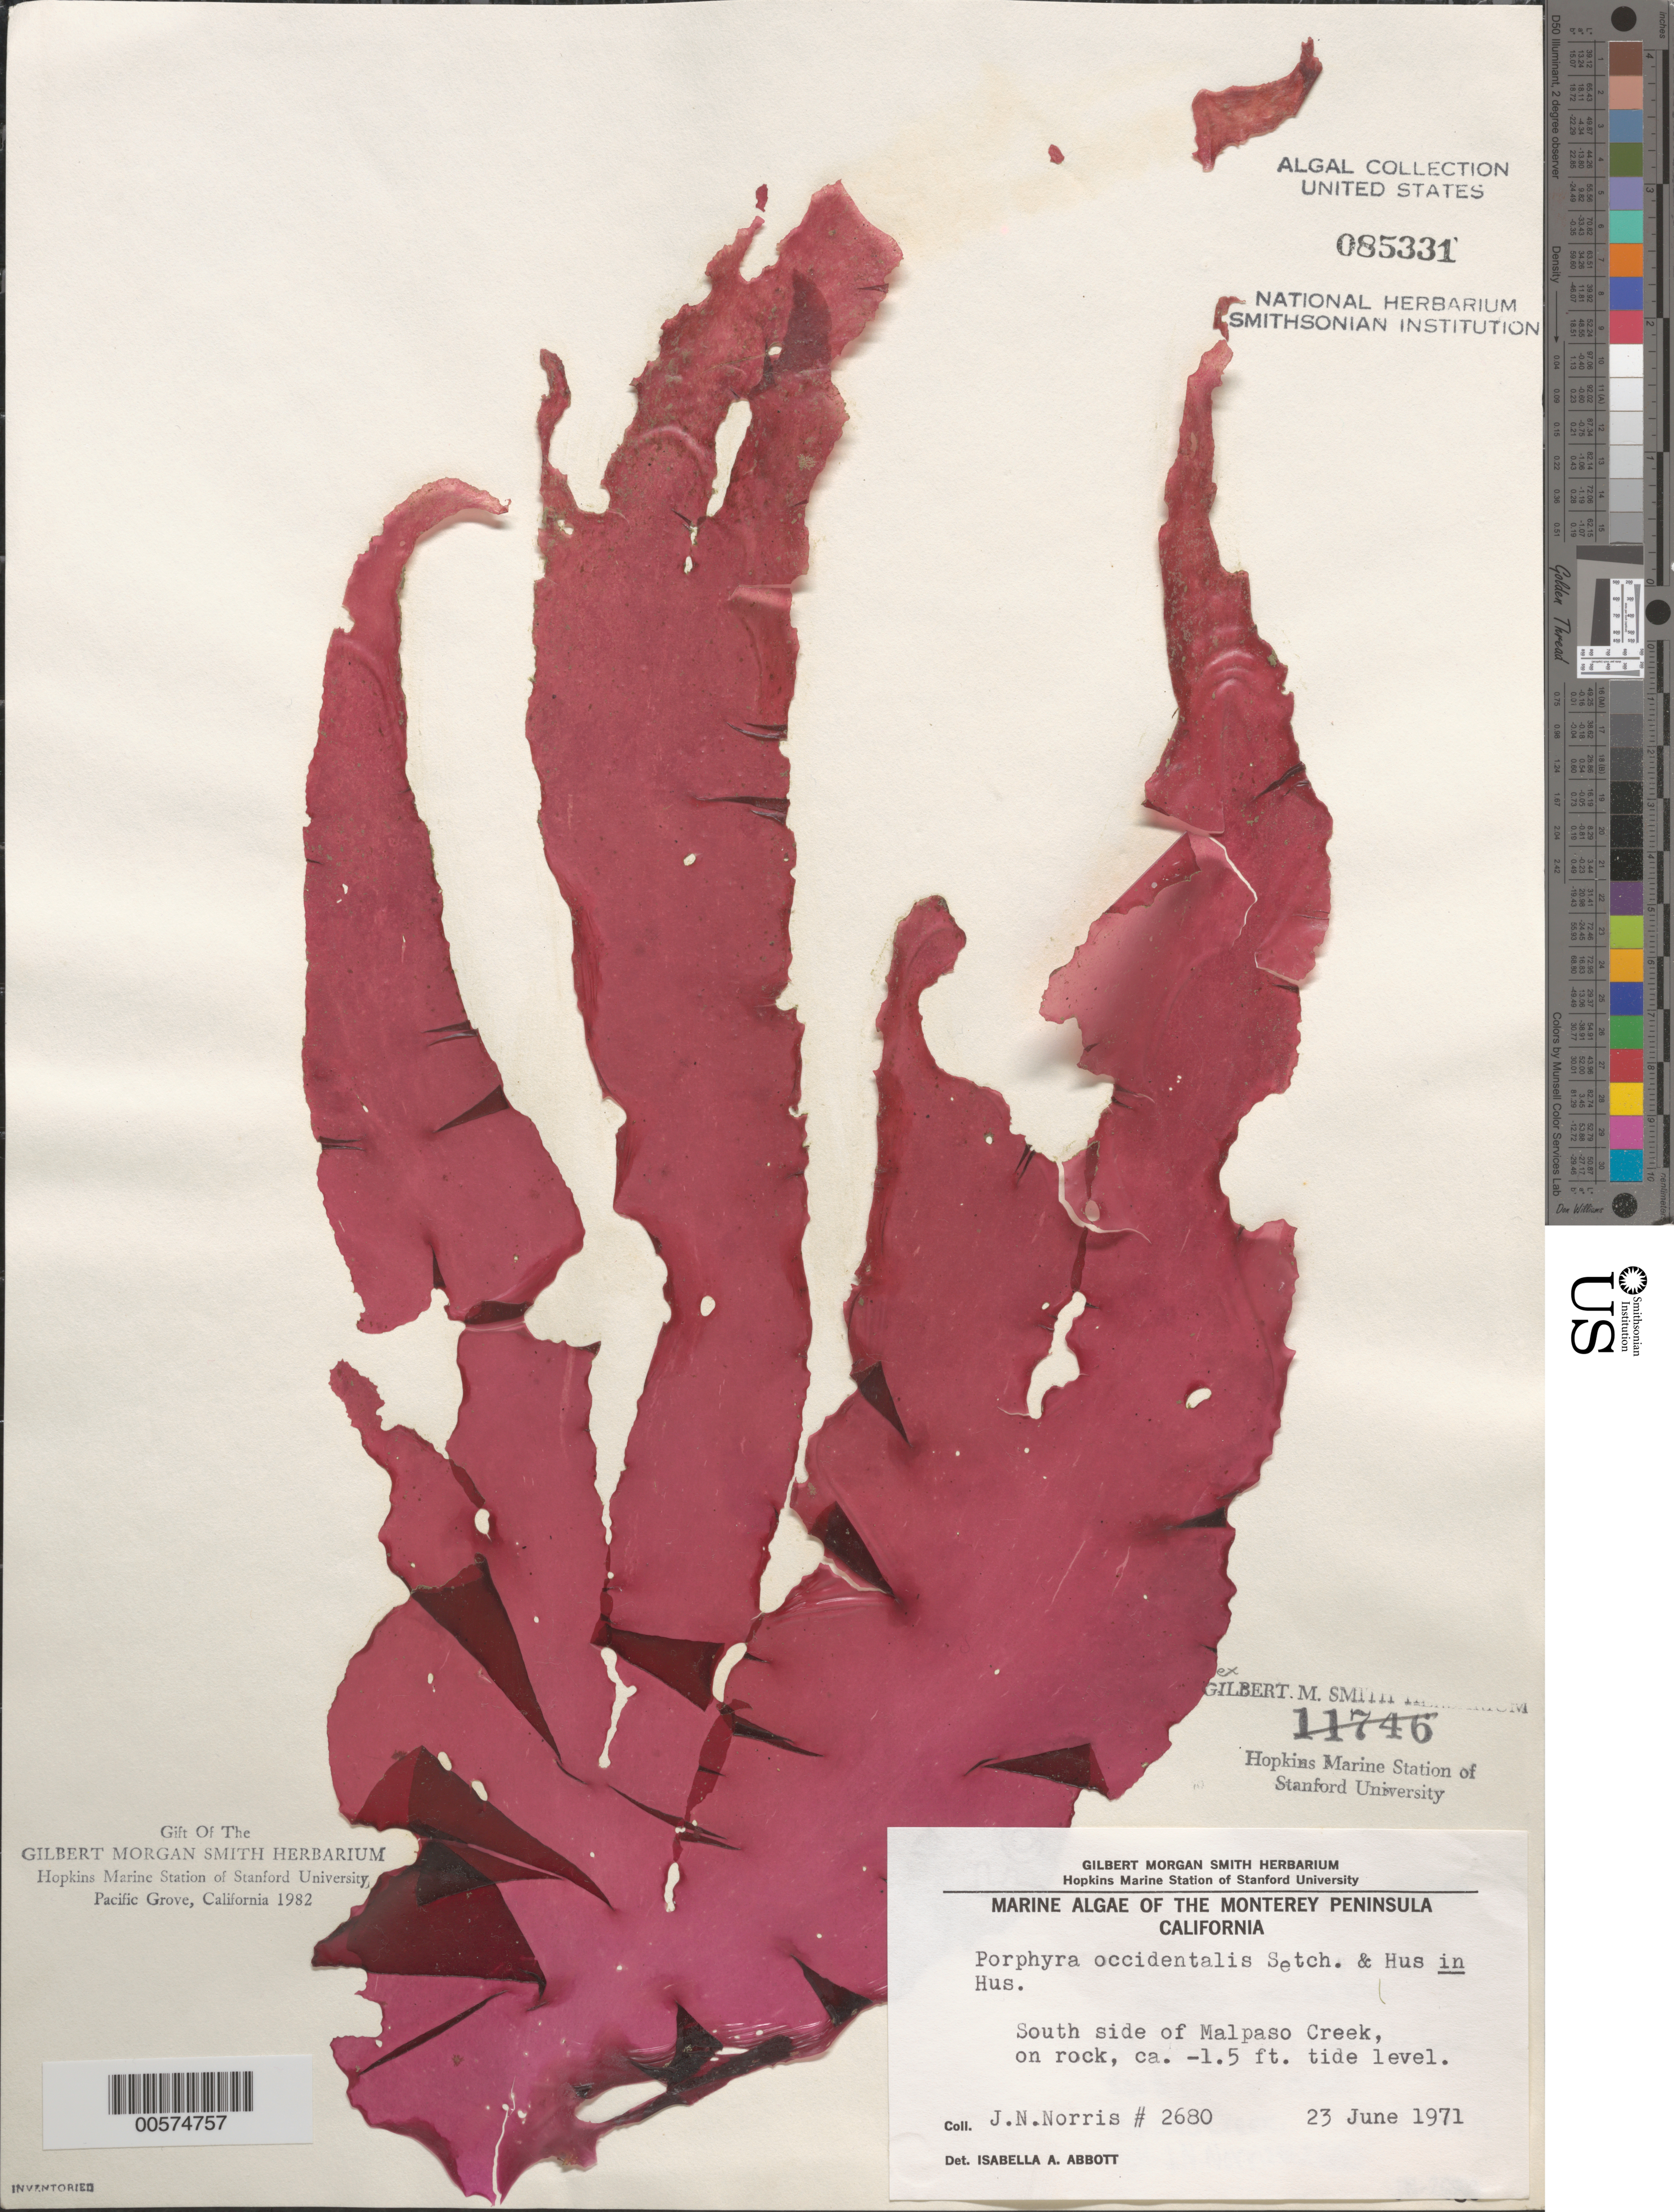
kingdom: Plantae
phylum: Rhodophyta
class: Bangiophyceae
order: Bangiales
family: Bangiaceae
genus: Porphyra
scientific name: Porphyra occidentalis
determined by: Abbott, Isabella A.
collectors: J. N. Norris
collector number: JN-2680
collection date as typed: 23 Jun 1971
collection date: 1971-06-23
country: United States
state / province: California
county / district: Monterey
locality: Malpaso Creek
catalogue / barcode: US 85331